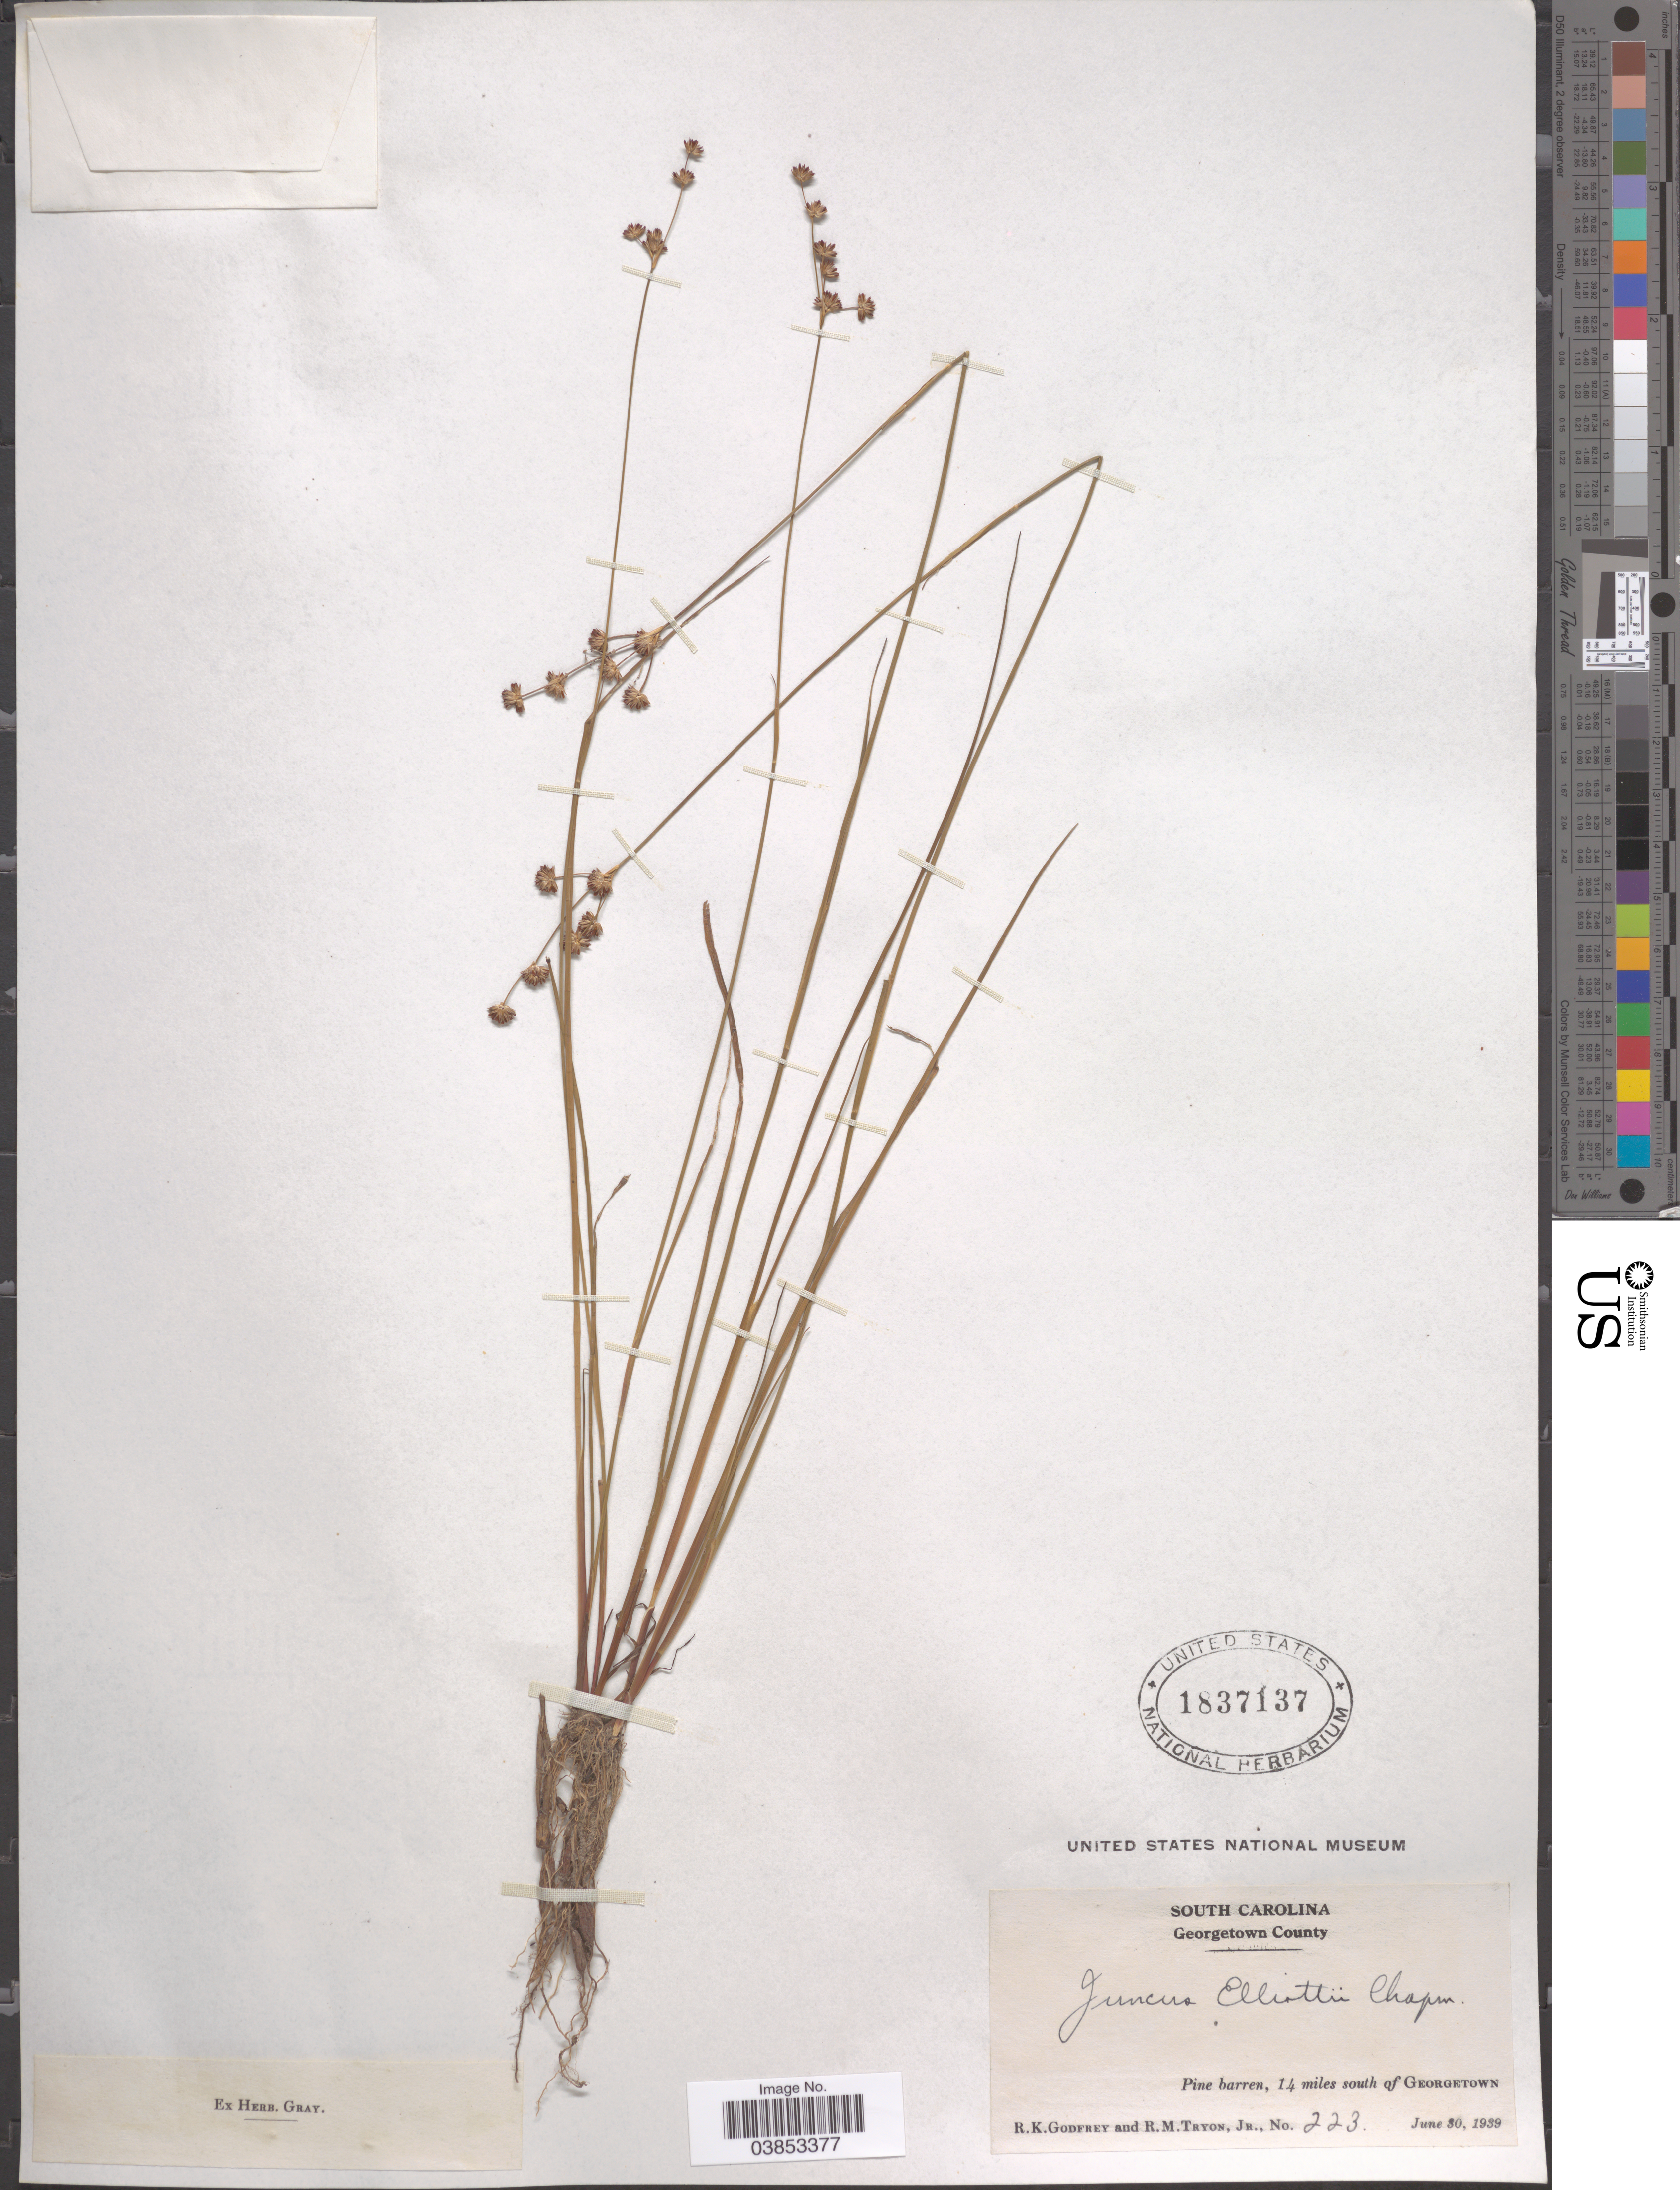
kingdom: Plantae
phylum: Tracheophyta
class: Liliopsida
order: Poales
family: Juncaceae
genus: Juncus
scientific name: Juncus elliottii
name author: Chapm.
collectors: R. K. Godfrey & R. Tryon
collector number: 223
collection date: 1939-06-30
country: United States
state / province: South Carolina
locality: Georgetown County. 14 miles south of Georgetown.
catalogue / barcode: US 1837137